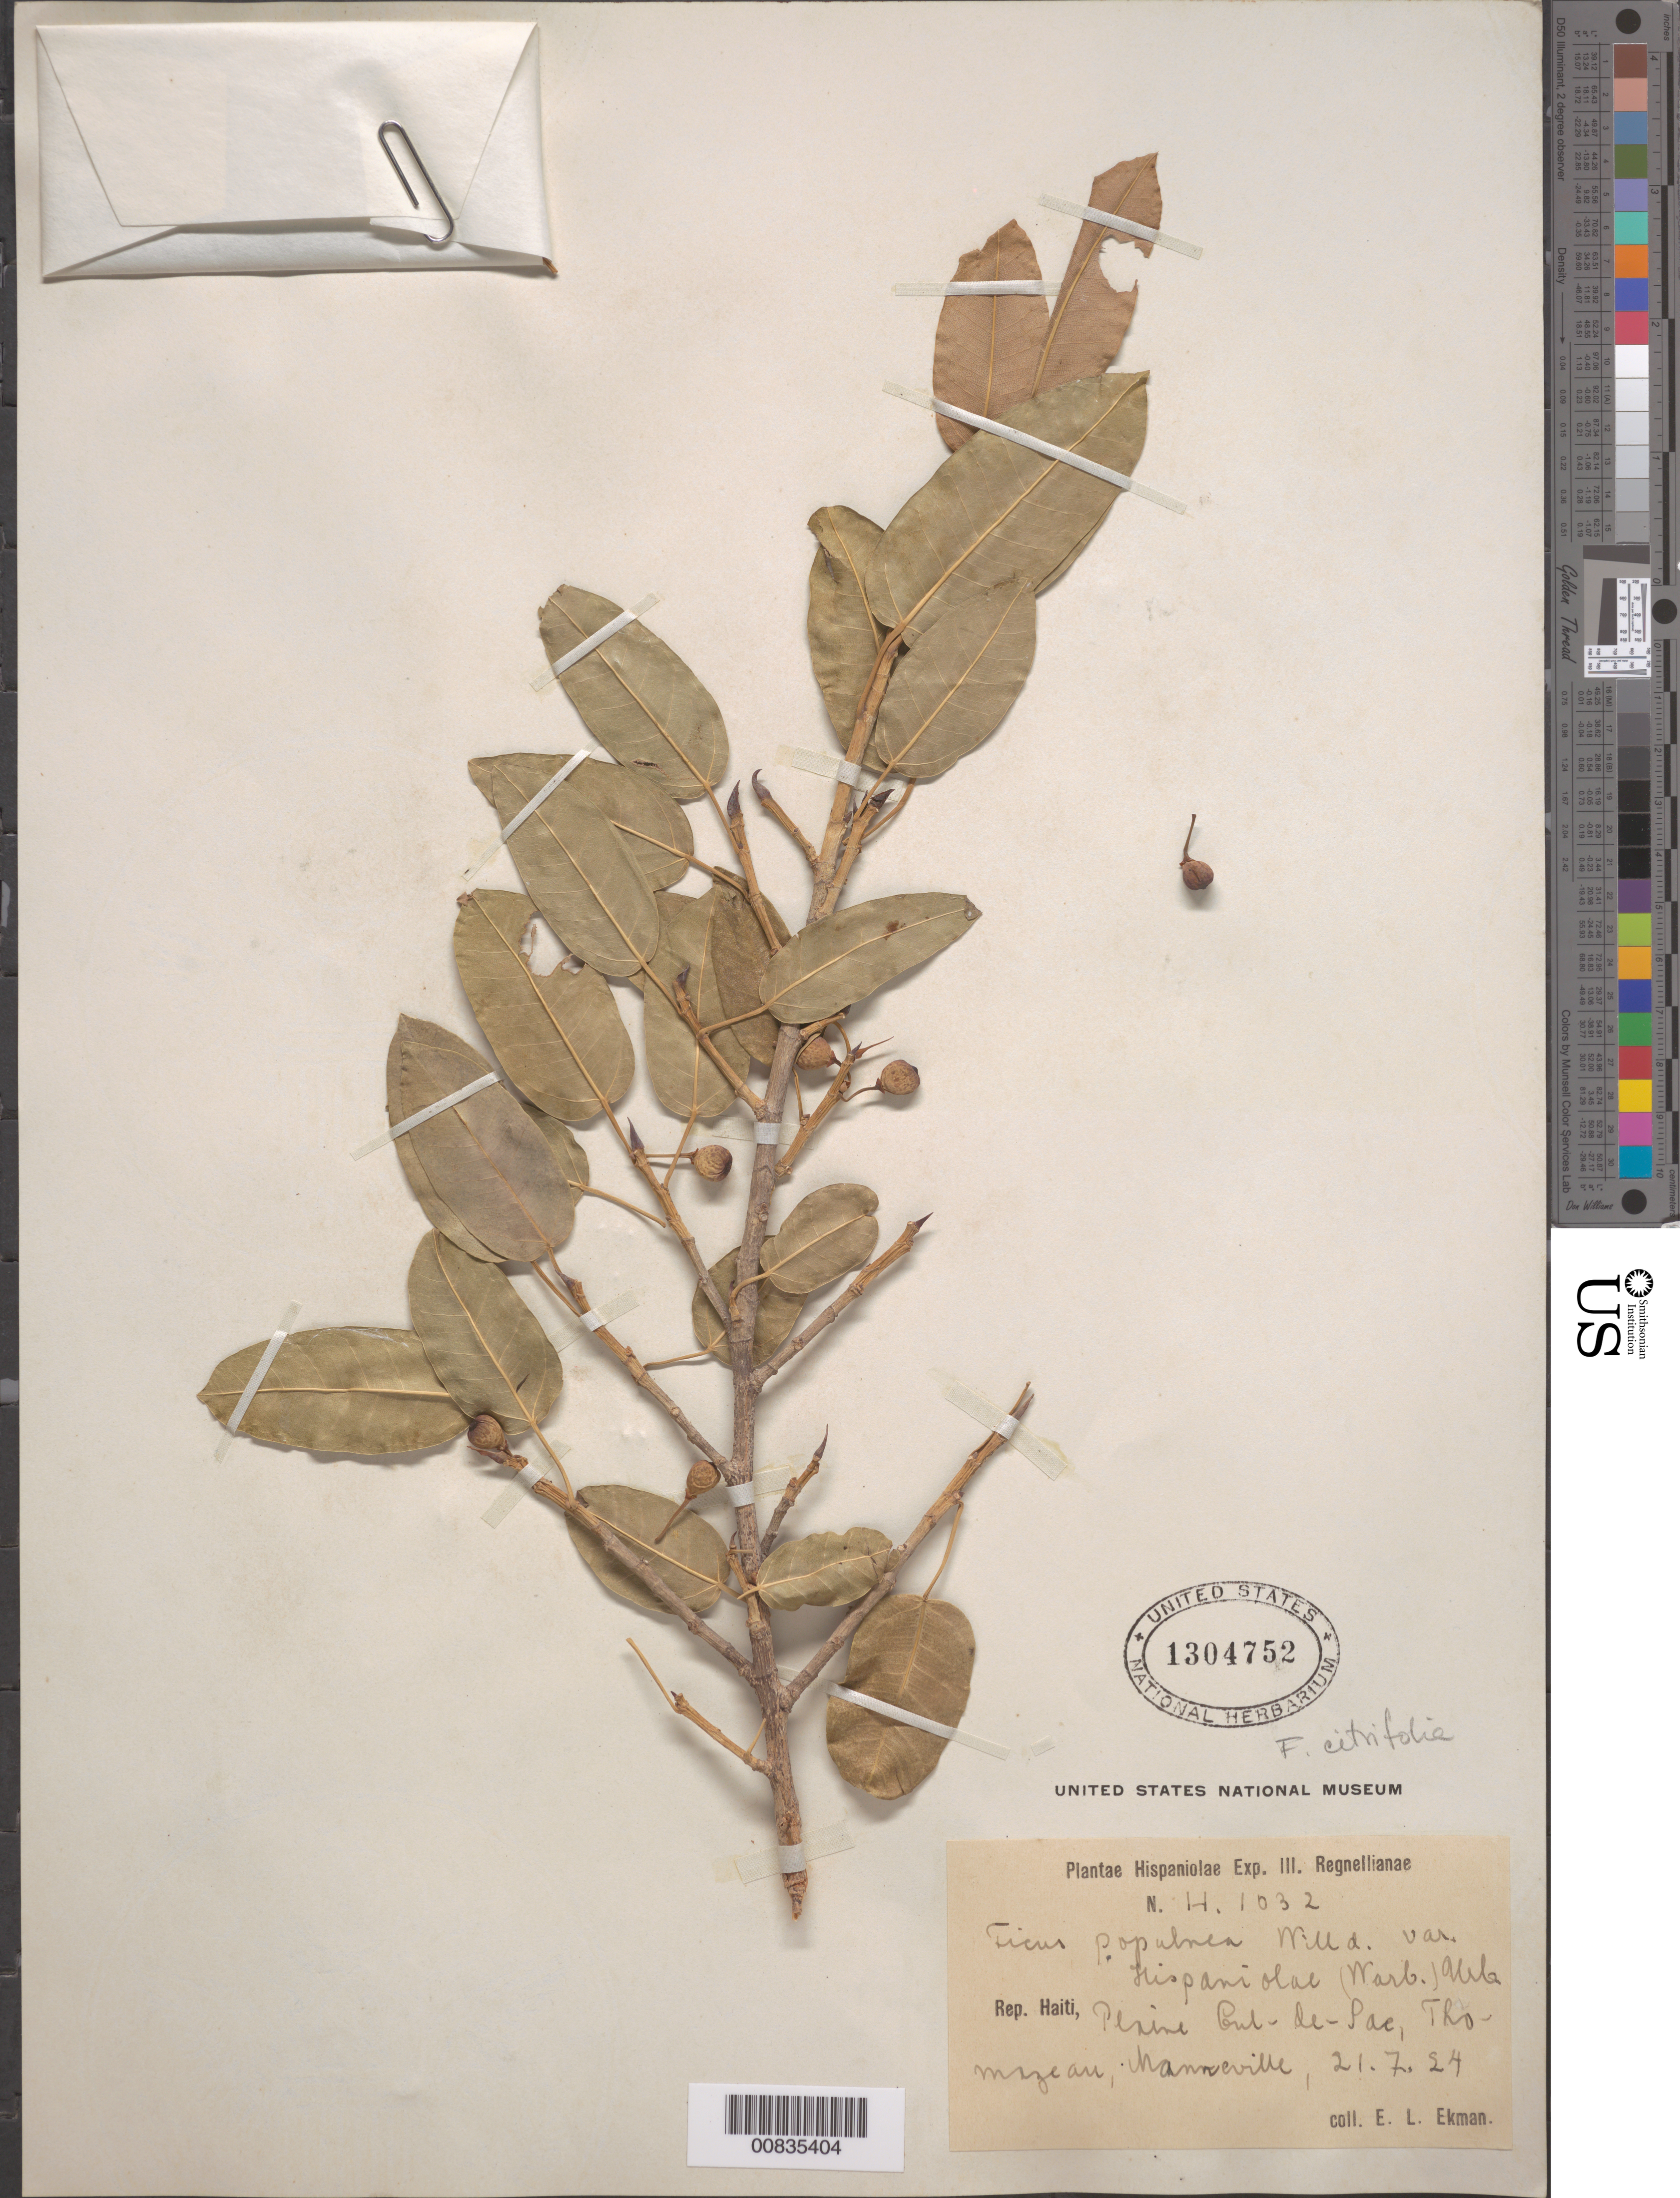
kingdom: Plantae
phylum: Tracheophyta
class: Magnoliopsida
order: Rosales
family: Moraceae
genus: Ficus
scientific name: Ficus citrifolia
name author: Mill.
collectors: E. L. Ekman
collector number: H 1032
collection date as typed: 21 Jul 1924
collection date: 1924-07-21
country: Haiti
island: Hispaniola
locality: Plaine Cul-de-Sac, Thomazeau, Manneville.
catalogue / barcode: US 1304752